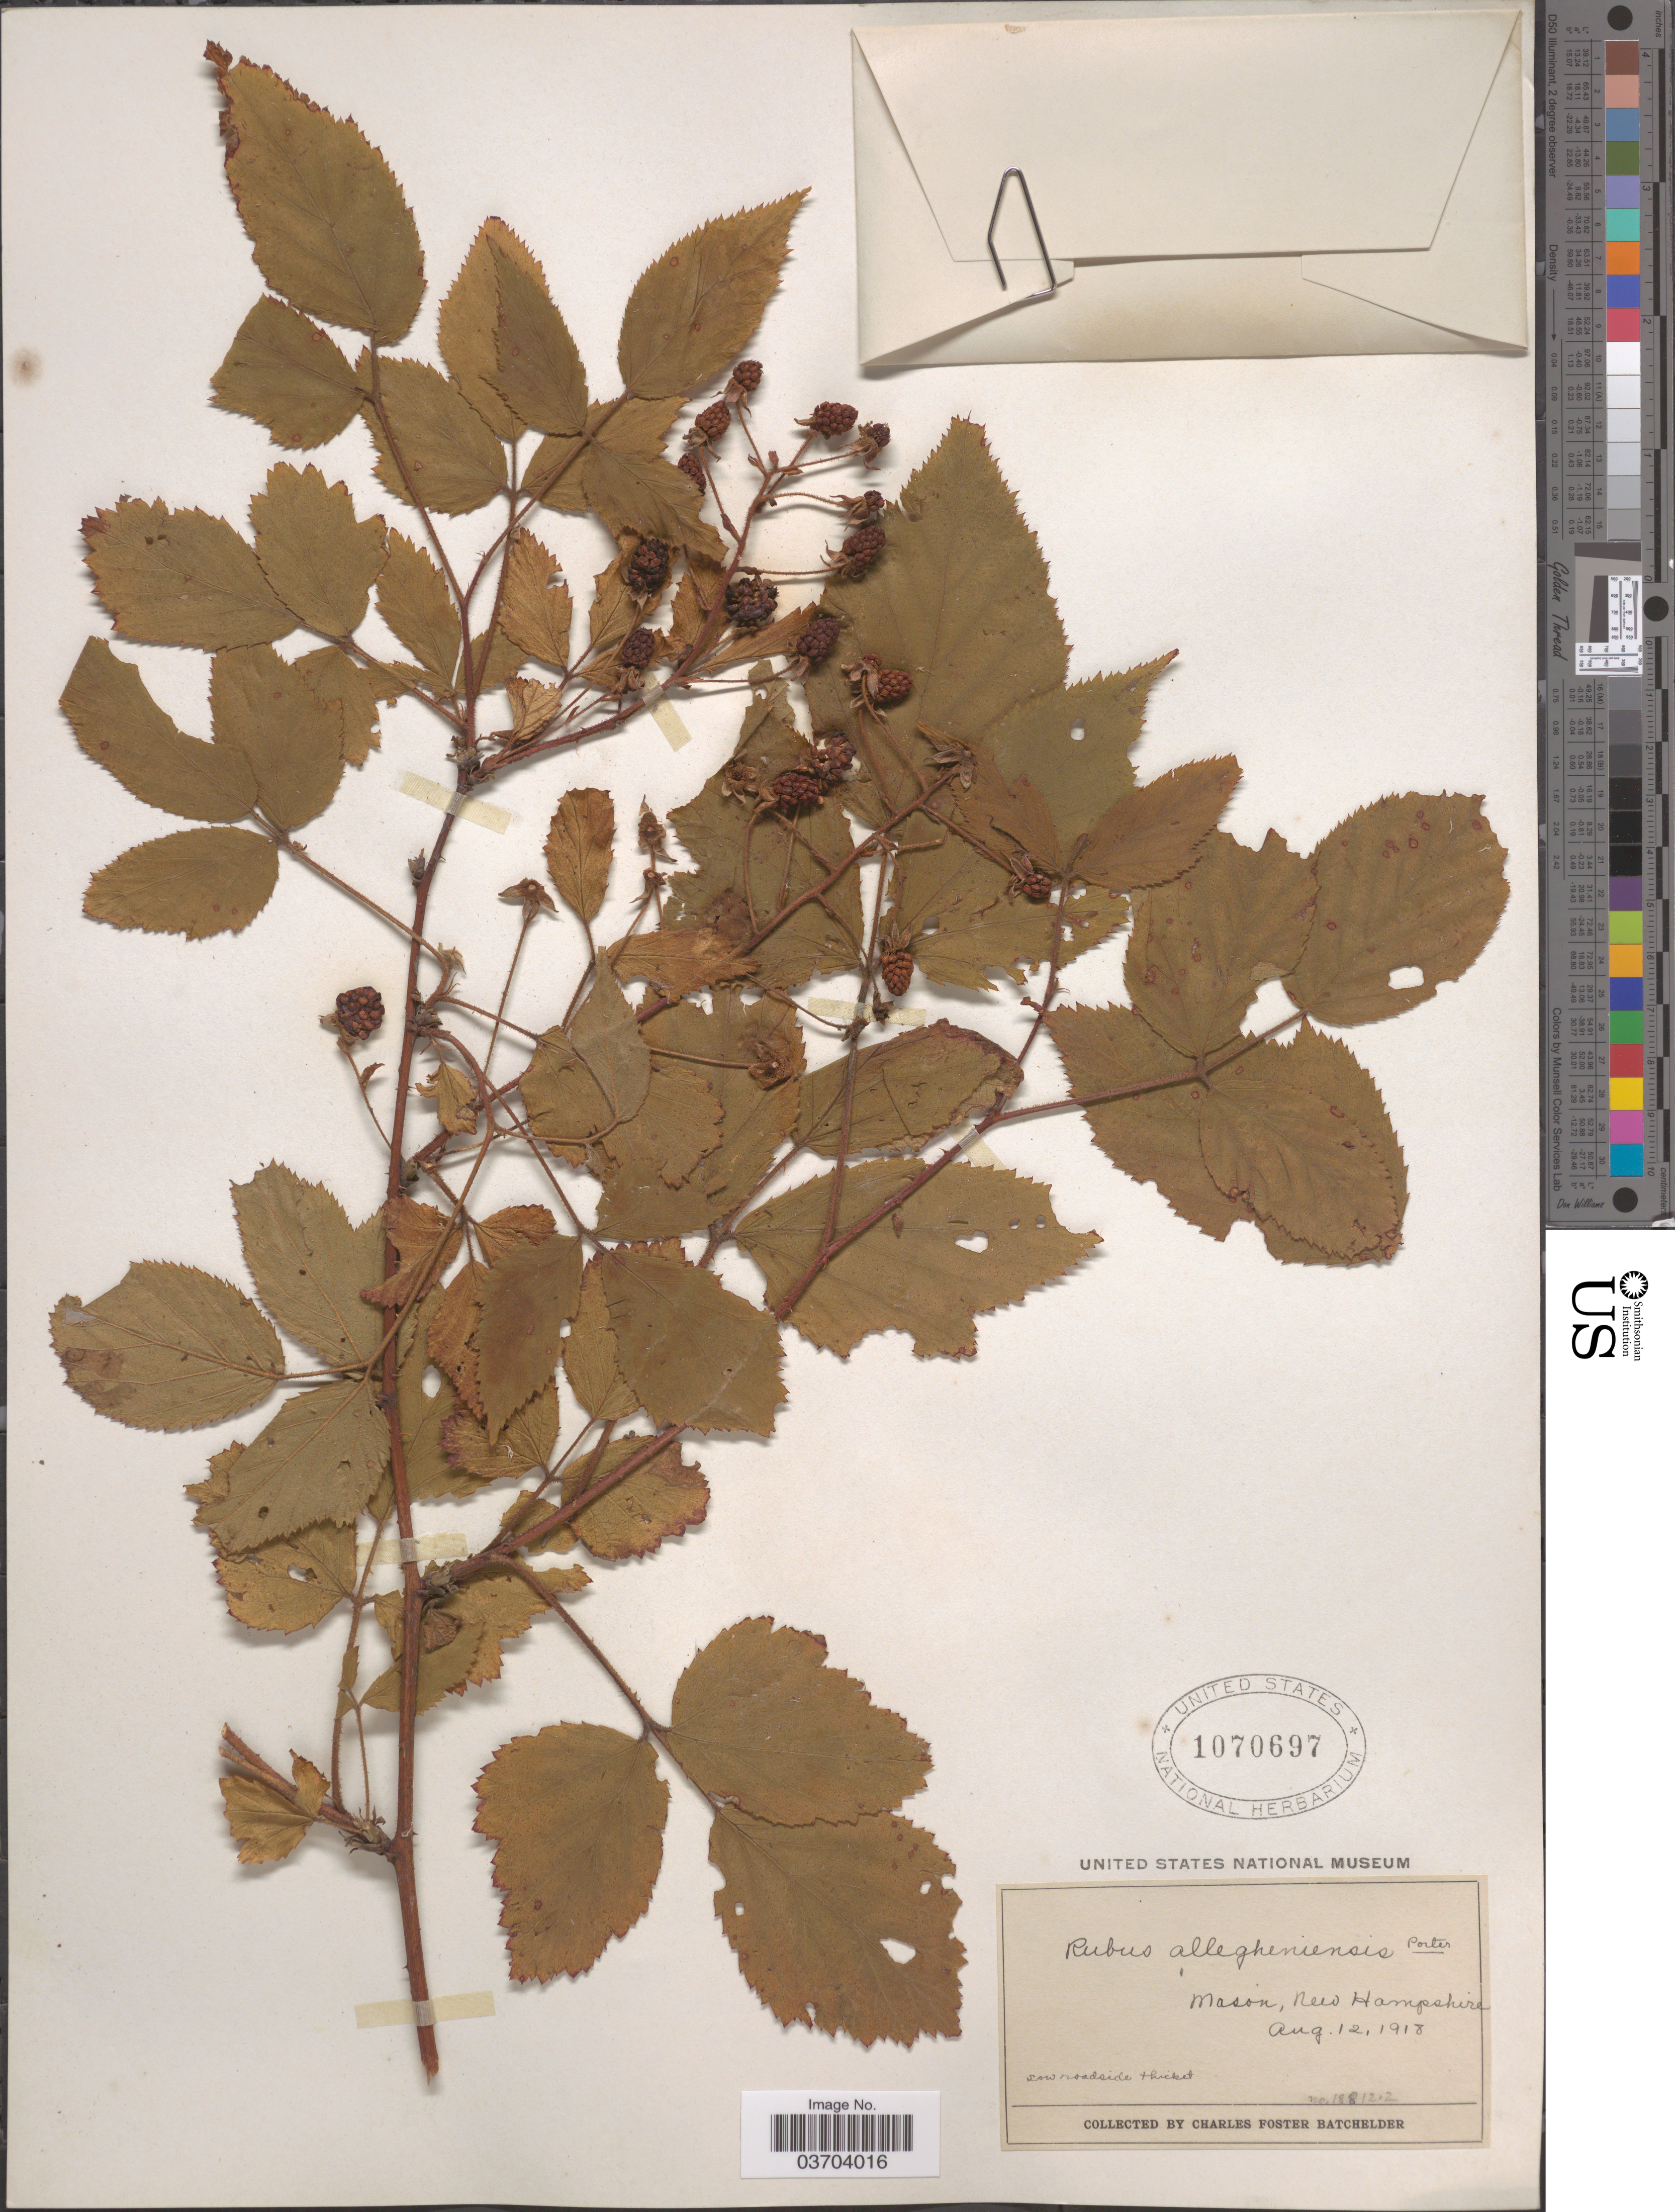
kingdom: Plantae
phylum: Tracheophyta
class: Magnoliopsida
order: Rosales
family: Rosaceae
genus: Rubus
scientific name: Rubus allegheniensis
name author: Porter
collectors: C. Batchelder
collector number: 1881212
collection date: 1918-08-12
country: United States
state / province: New Hampshire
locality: Mason.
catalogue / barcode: US 1070697